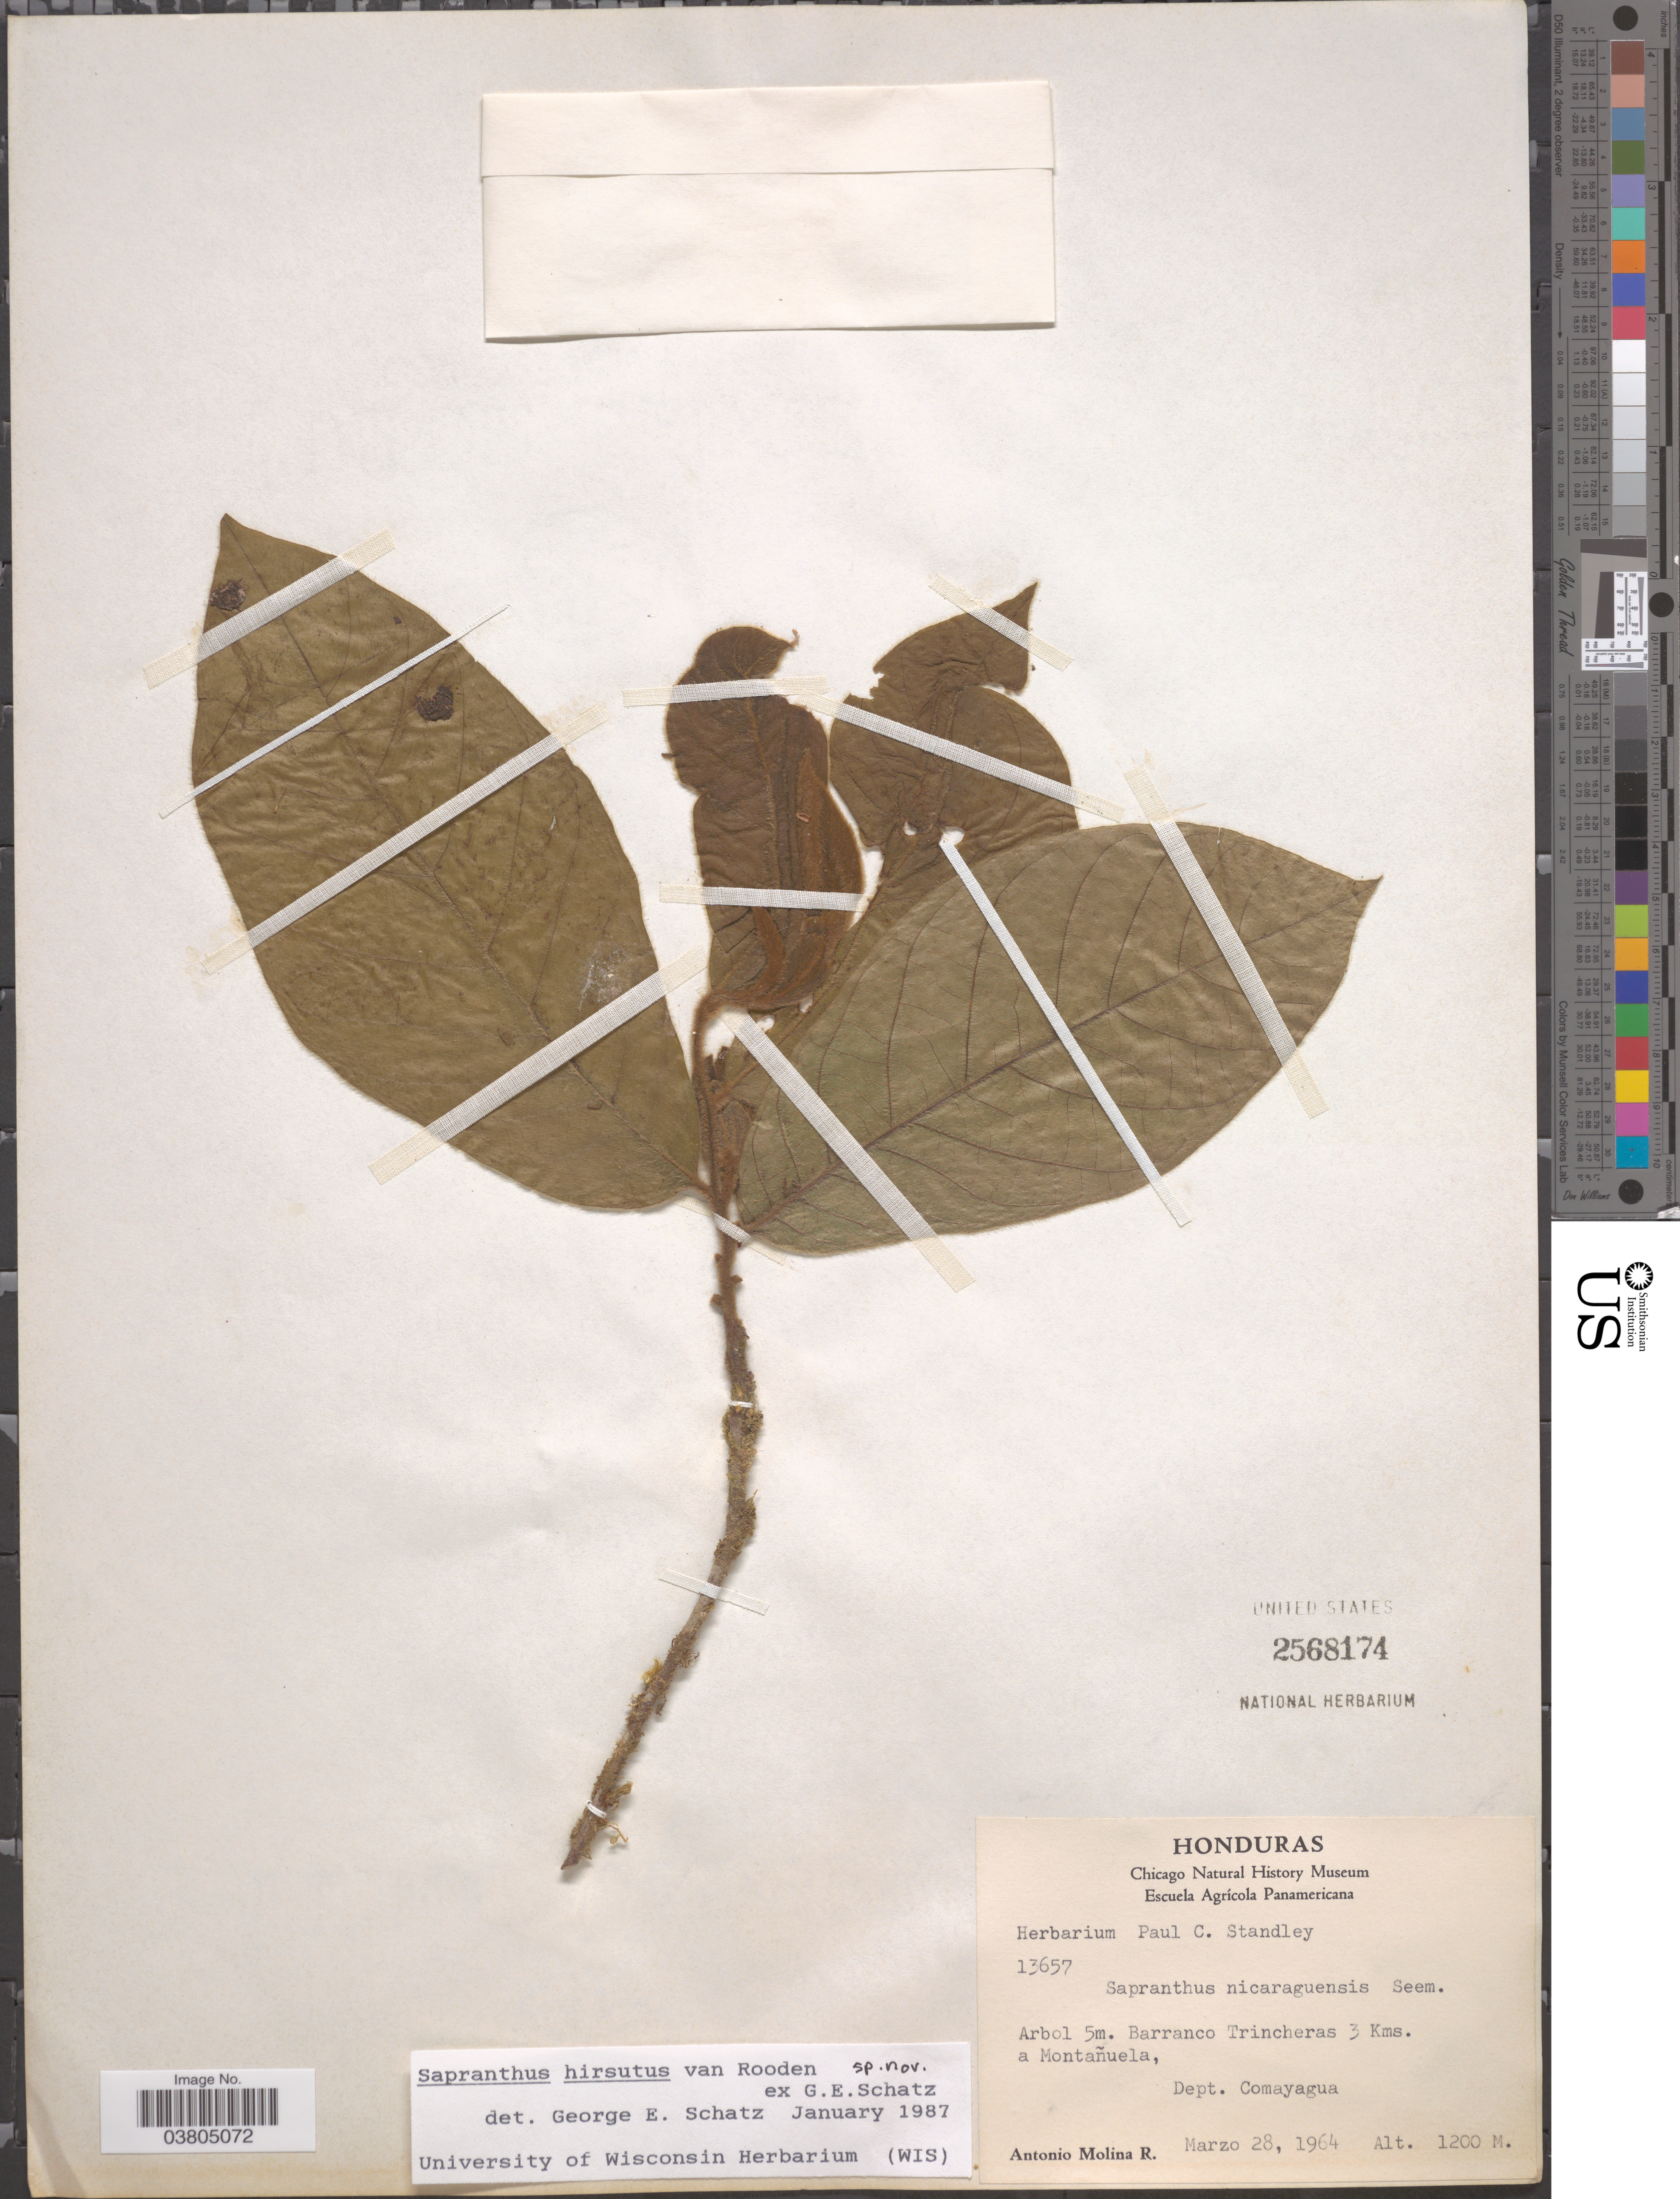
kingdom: Plantae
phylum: Tracheophyta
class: Magnoliopsida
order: Magnoliales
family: Annonaceae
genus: Sapranthus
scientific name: Sapranthus hirsutus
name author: Van Rooden ex G.E. Schatz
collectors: A. Molina R.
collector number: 13657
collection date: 1964-03-28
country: Honduras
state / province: Comayagua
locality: Barranco Trincheras 3 Kms. a Montañuela, Dept. Comayagua.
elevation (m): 1200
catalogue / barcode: US 2568174